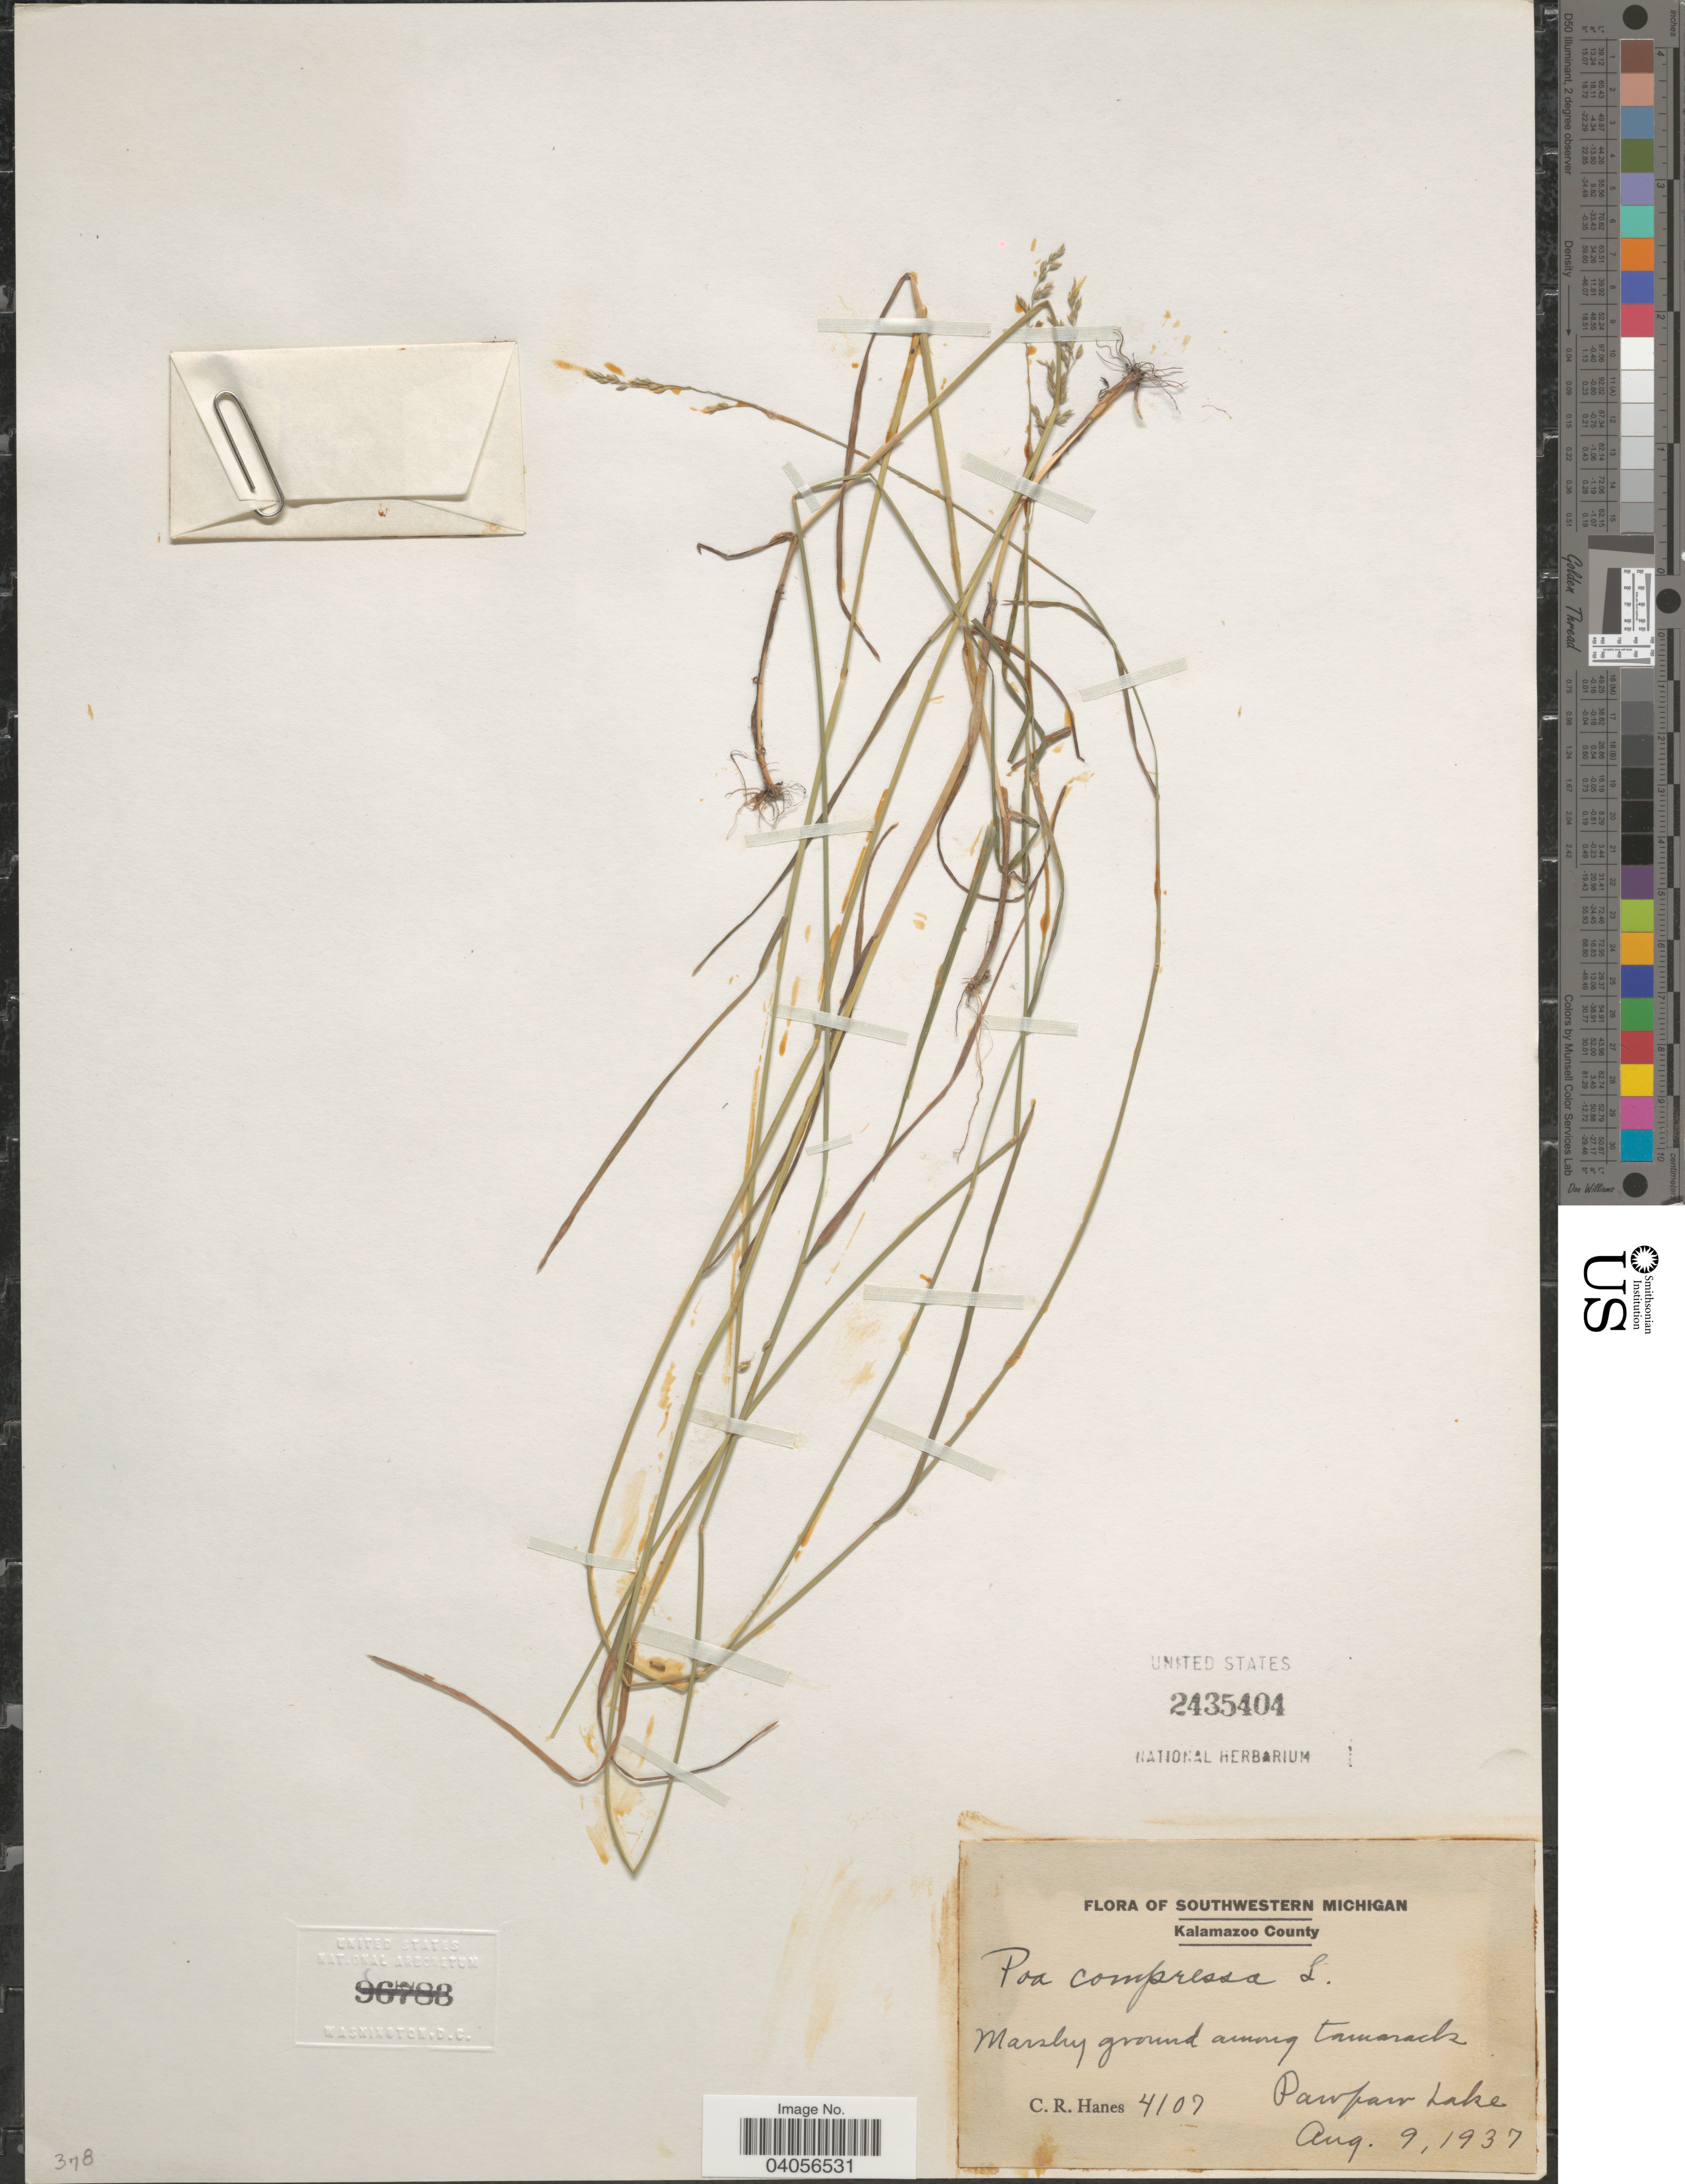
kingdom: Plantae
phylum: Tracheophyta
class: Liliopsida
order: Poales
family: Poaceae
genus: Poa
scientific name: Poa compressa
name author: L.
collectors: C. Hanes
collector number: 4107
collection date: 1937-08-09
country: United States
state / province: Michigan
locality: Southwestern Michigan. Kalamazoo County. Pawpaw Lake.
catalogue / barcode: US 2435404